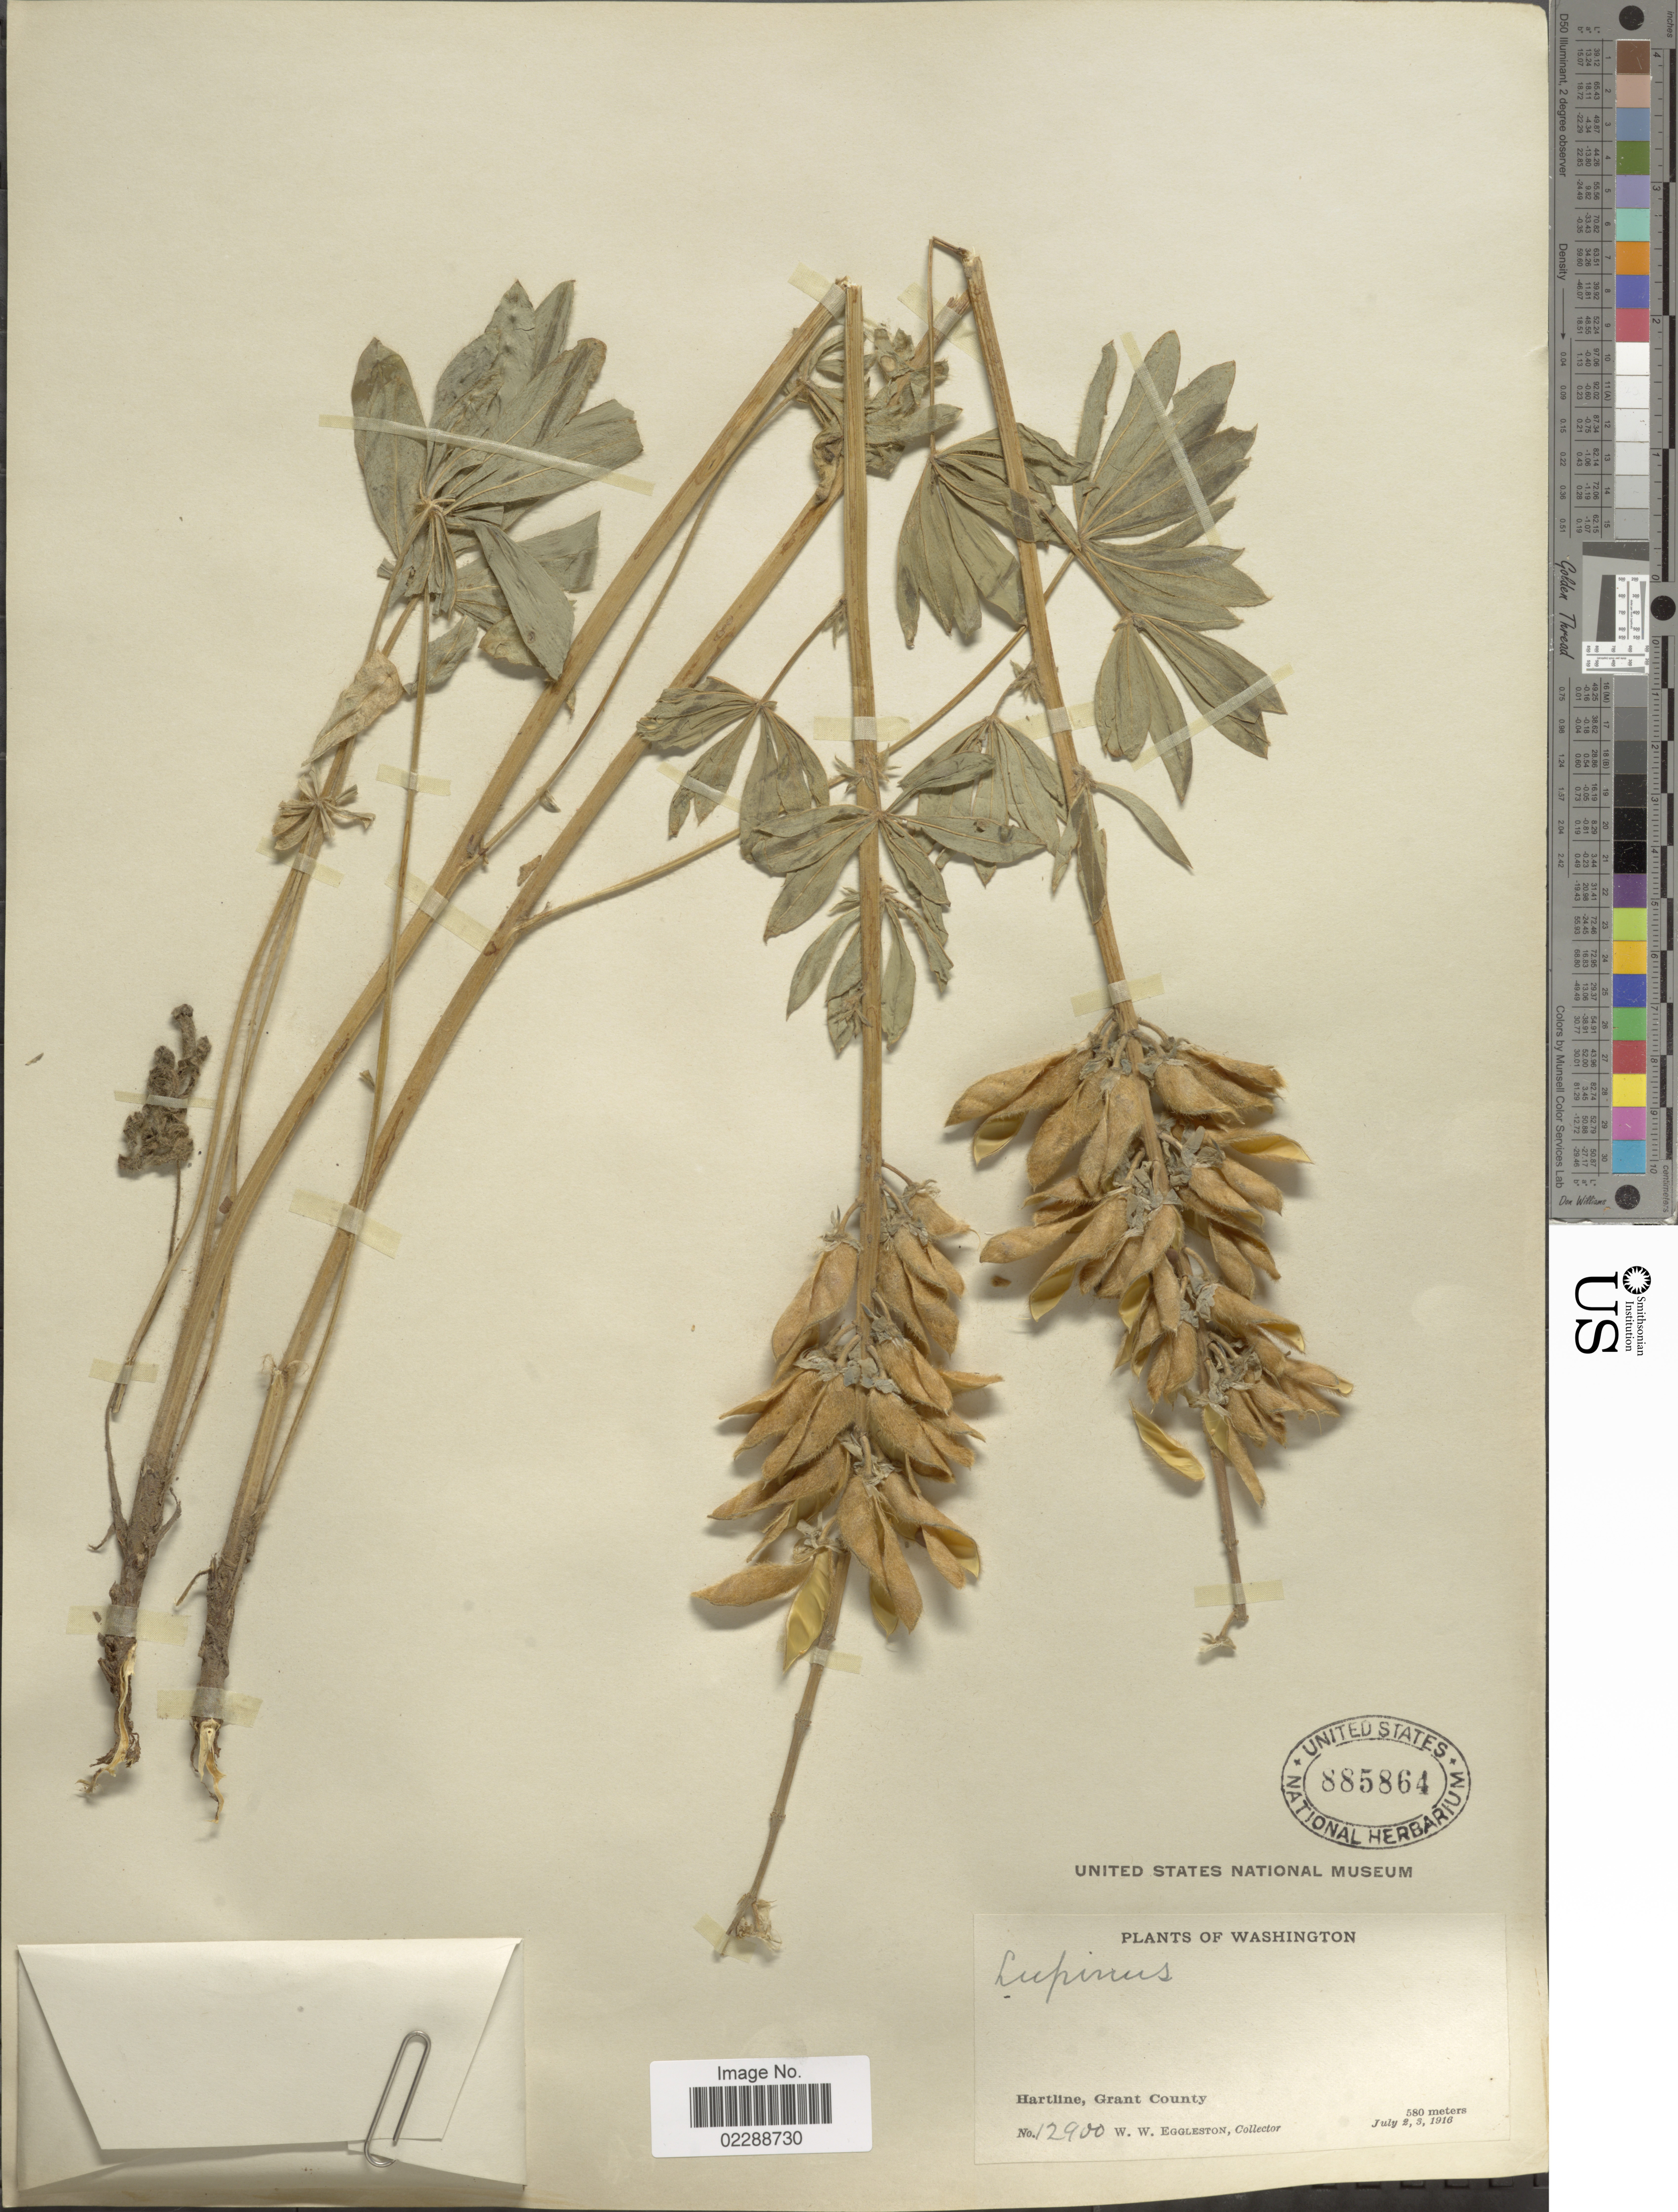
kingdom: Plantae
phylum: Tracheophyta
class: Magnoliopsida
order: Fabales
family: Fabaceae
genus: Lupinus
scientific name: Lupinus sp.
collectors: W. W. Eggleston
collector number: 12900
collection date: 1916-07-02/1916-07-03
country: United States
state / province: Washington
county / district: Grant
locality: Hartline, Grant County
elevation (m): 580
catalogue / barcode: US 885864